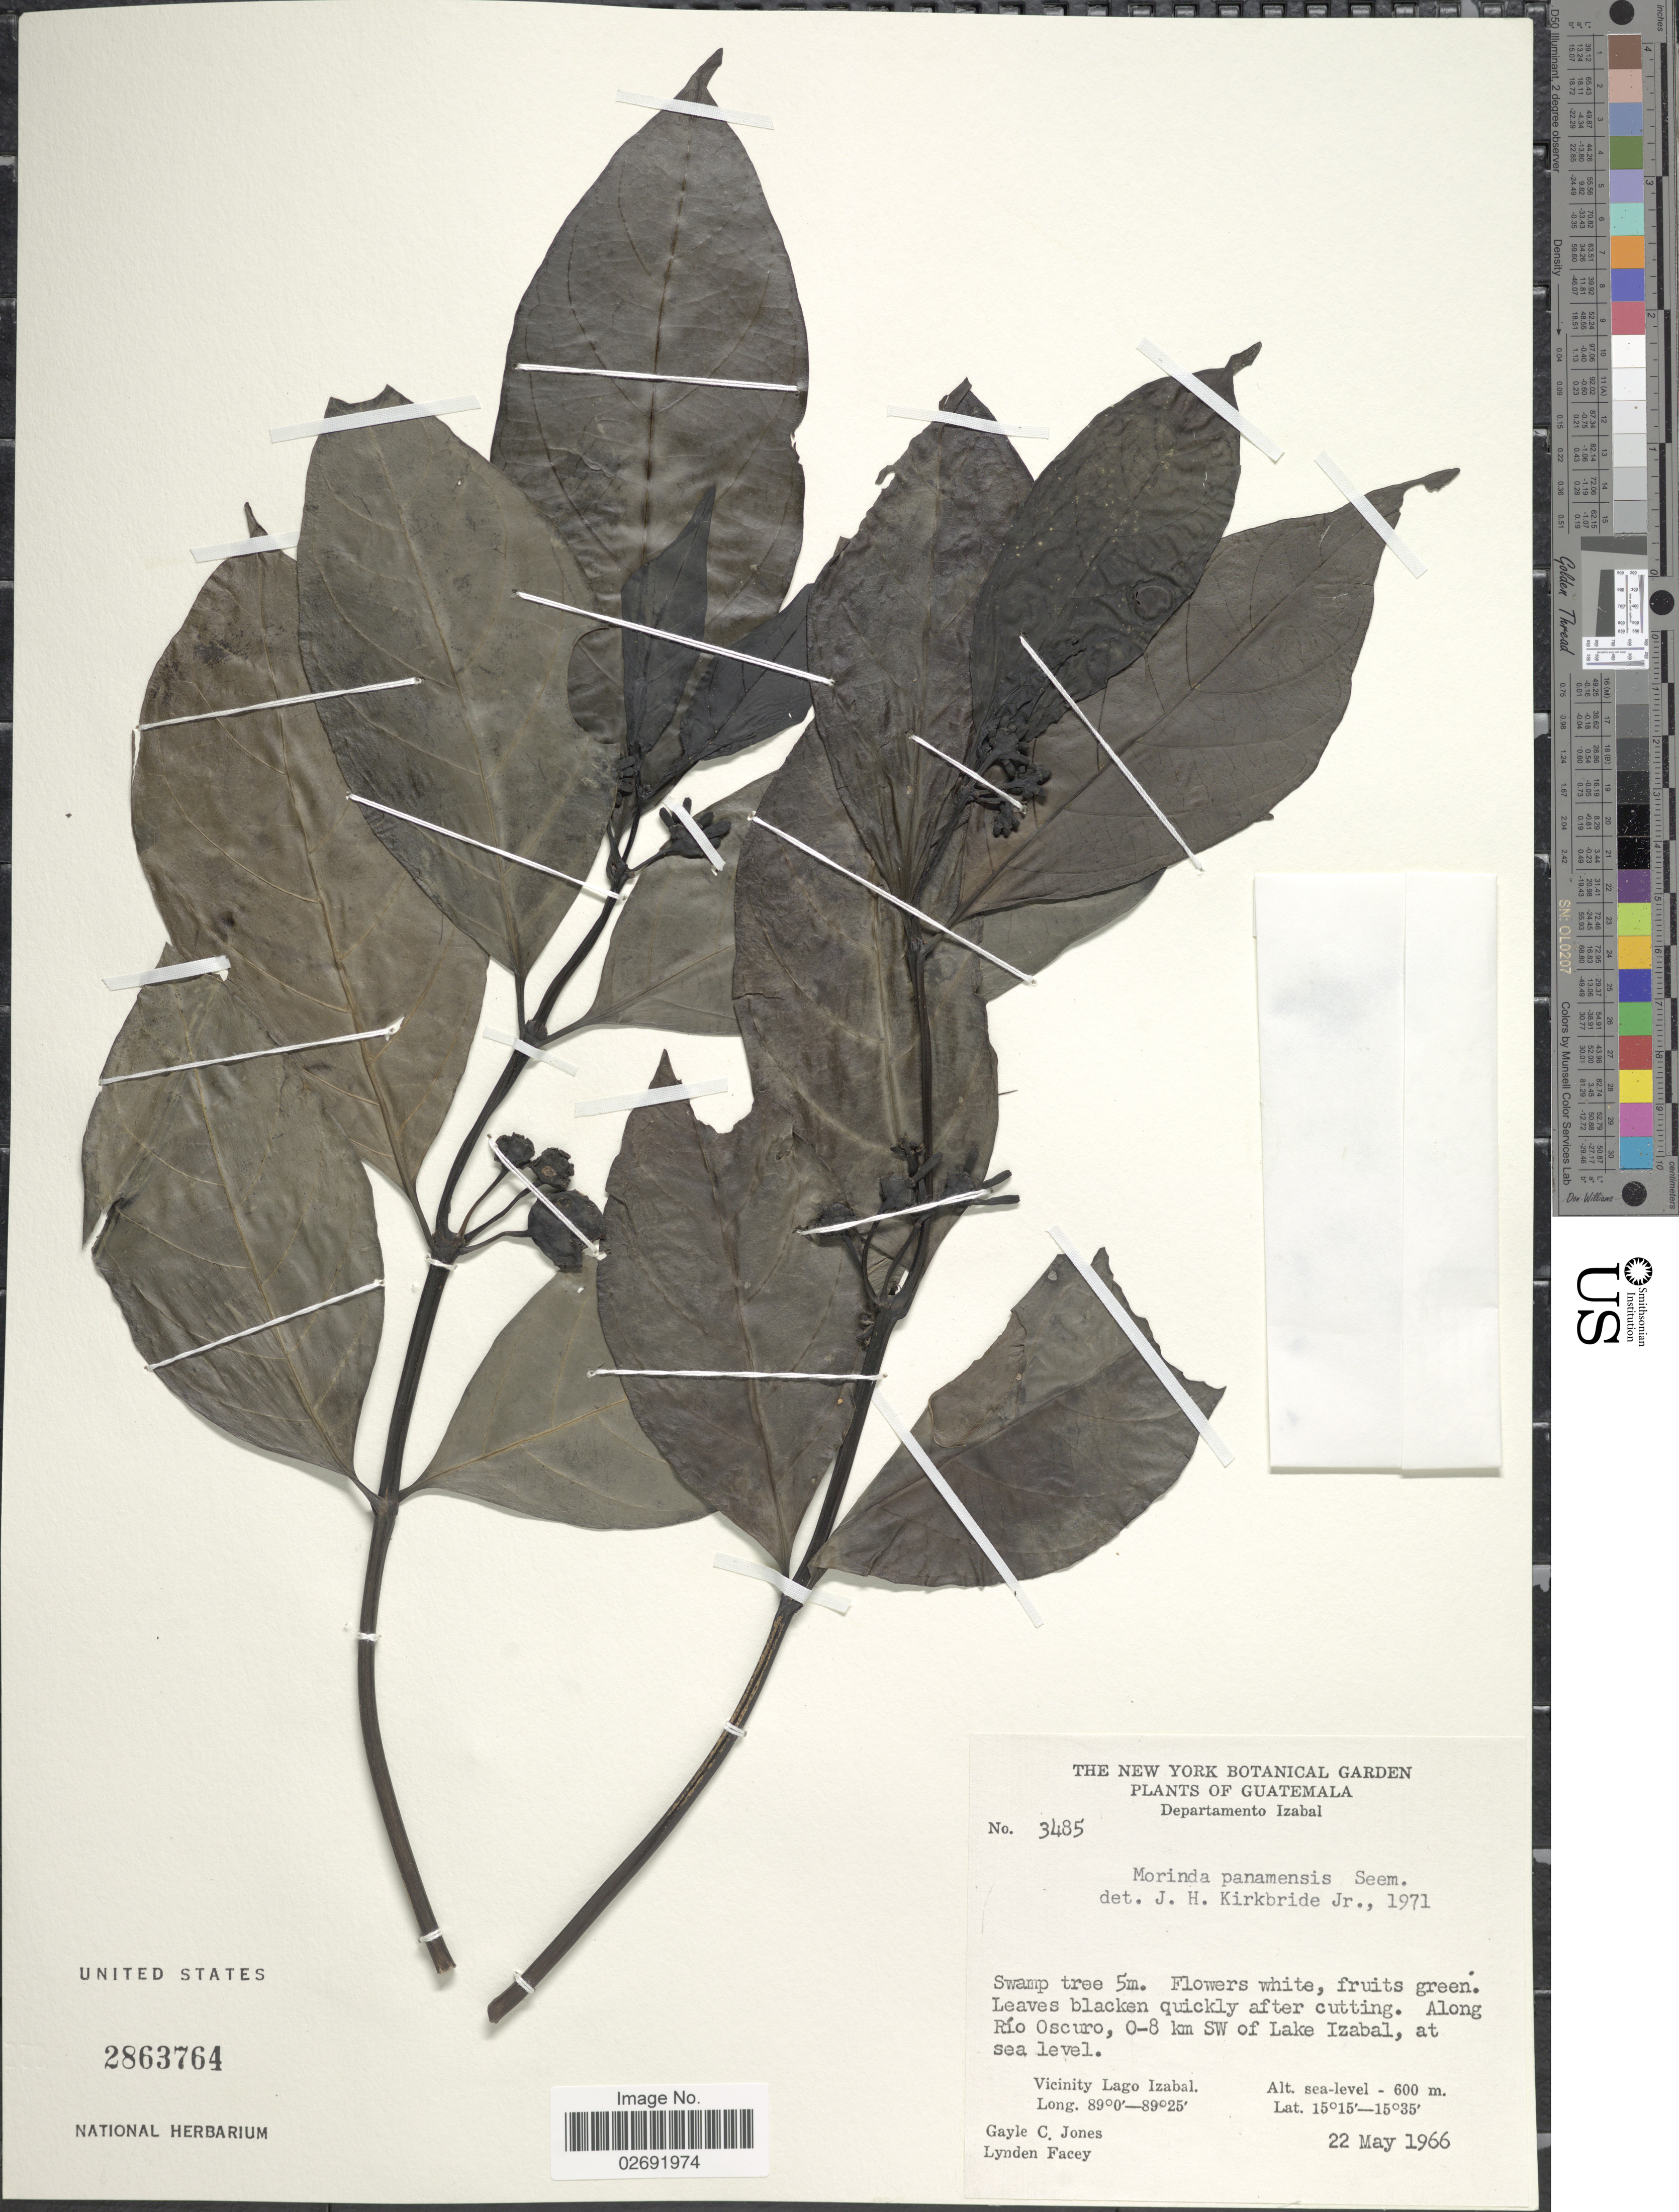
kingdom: Plantae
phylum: Tracheophyta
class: Magnoliopsida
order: Gentianales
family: Rubiaceae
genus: Morinda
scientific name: Morinda panamensis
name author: Seem.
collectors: G. C. Jones & L. Facey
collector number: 3485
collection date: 1966-05-22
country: Guatemala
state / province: Izabal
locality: Departamento Izabal. Along Río Oscuro, 0-8 km SW of Lake Izabal, Vicinity Lago Izabal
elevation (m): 0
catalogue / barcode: US 2863764